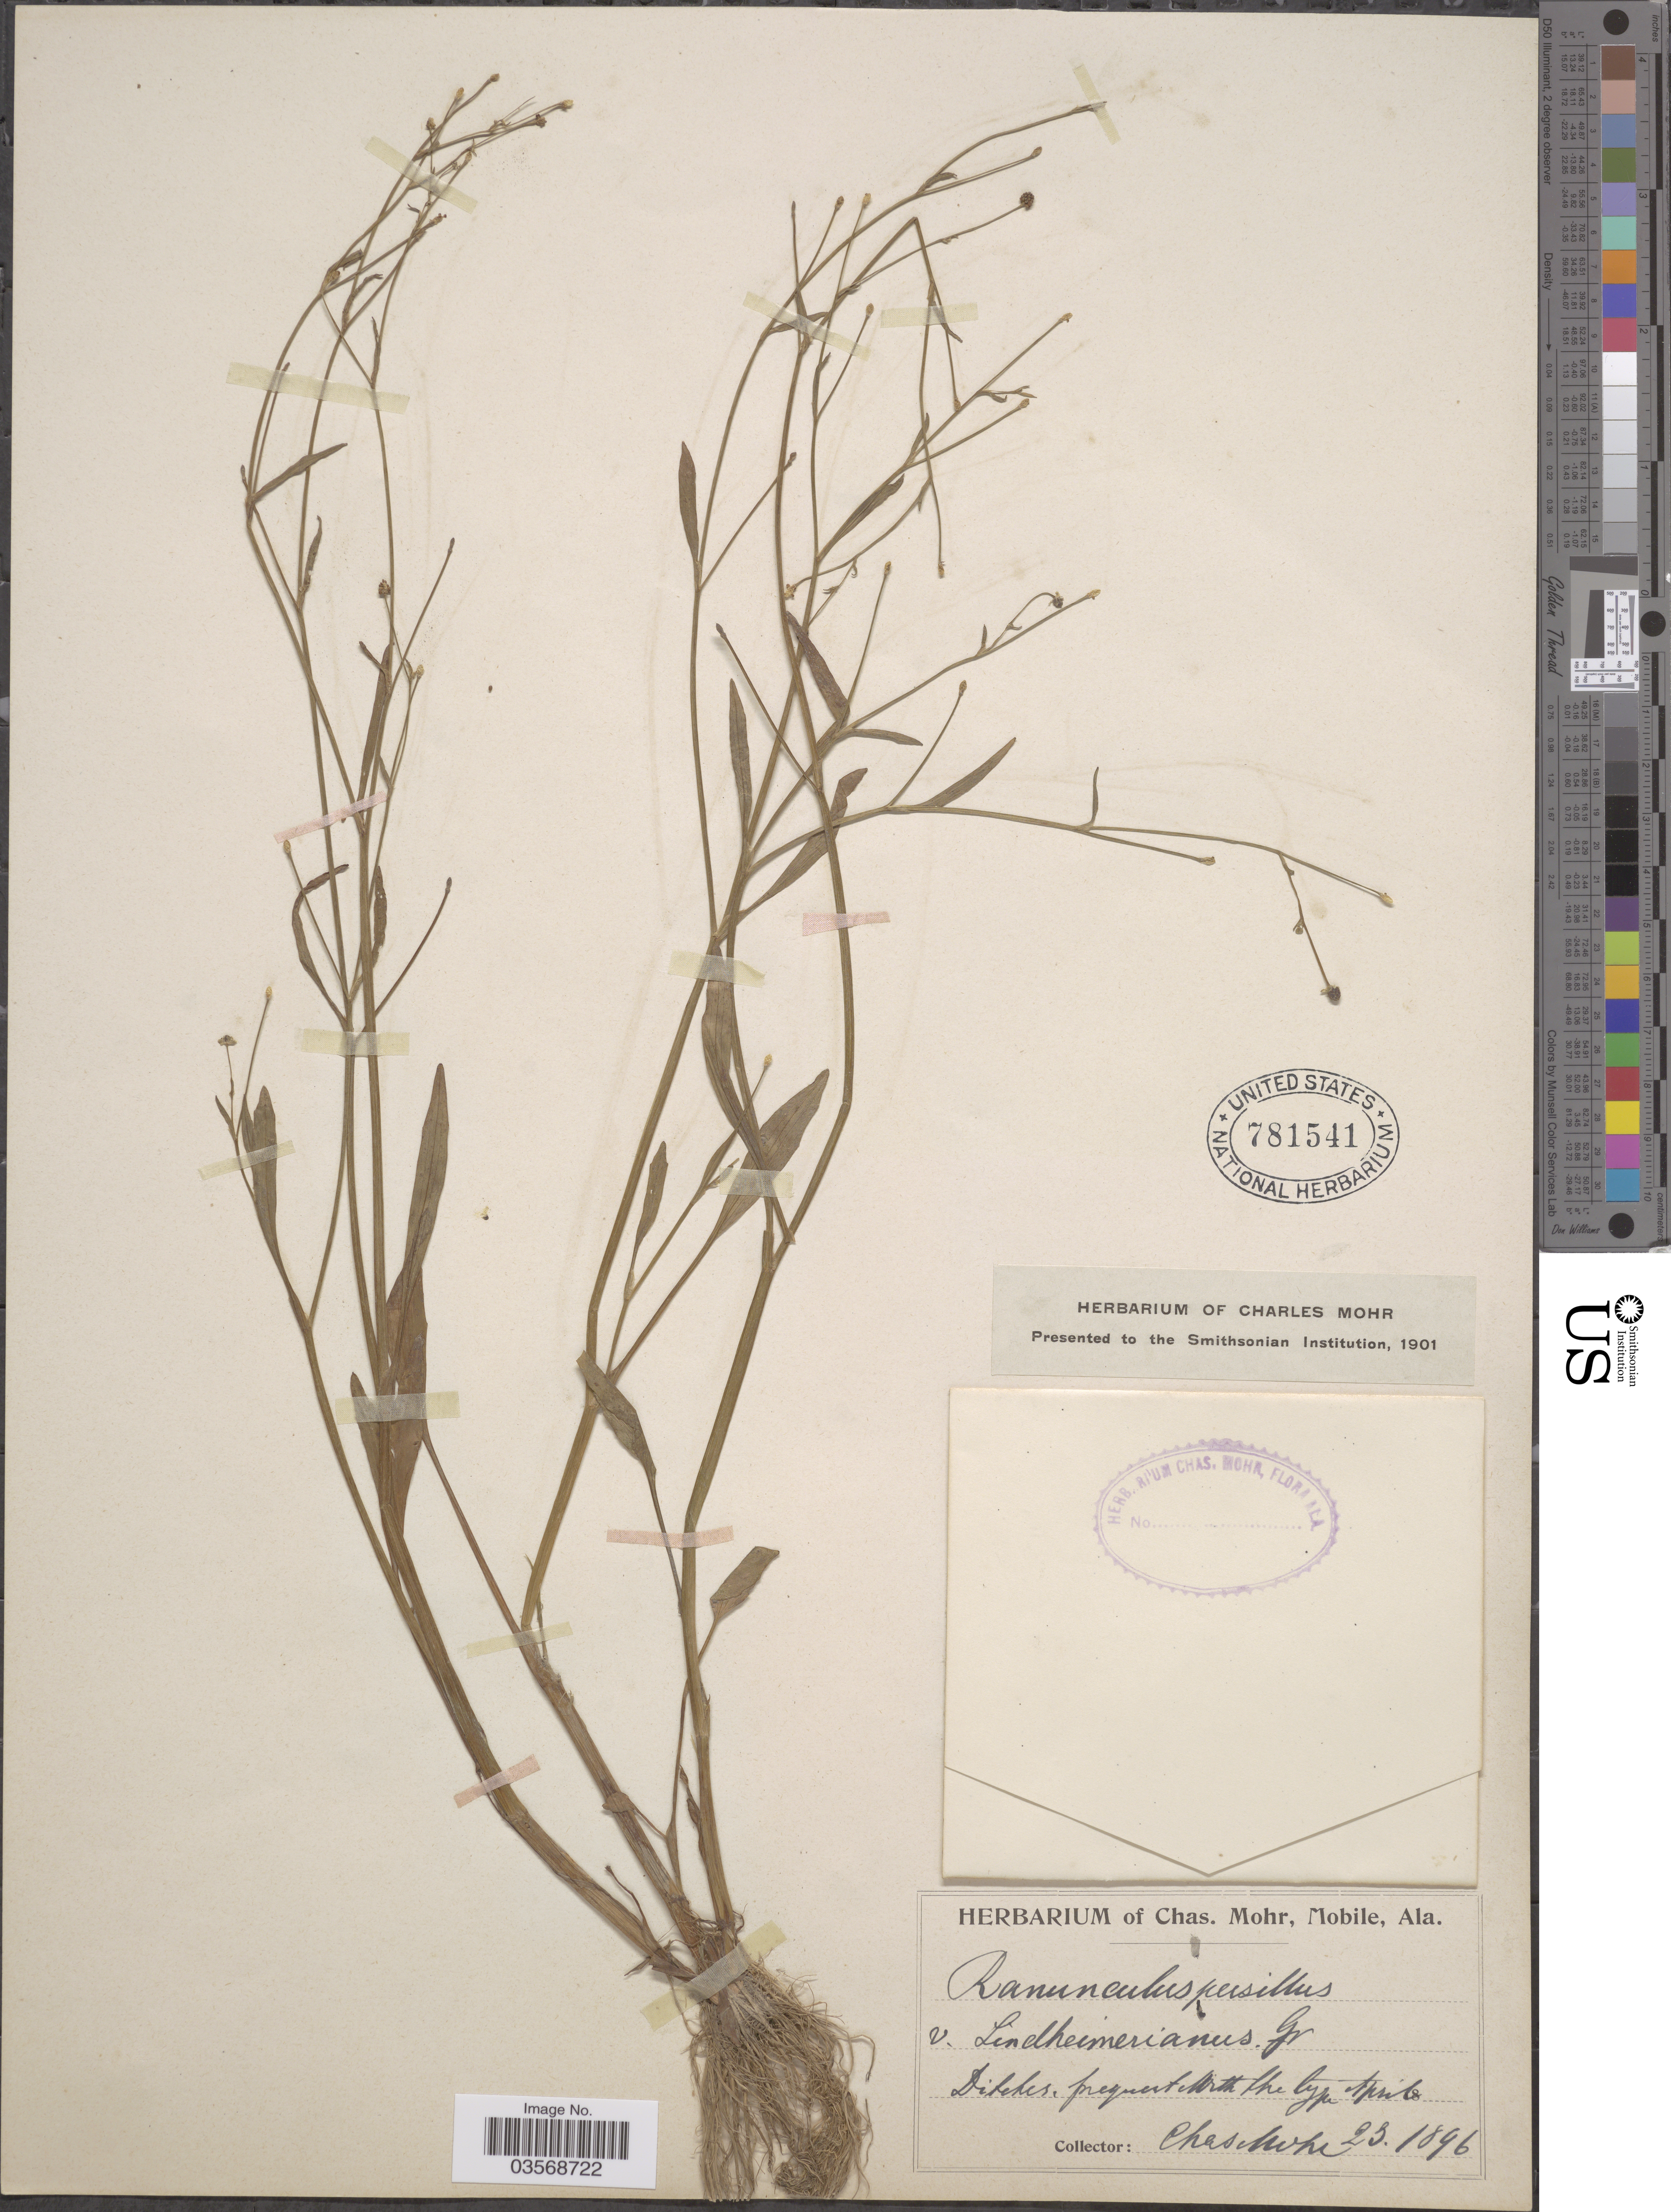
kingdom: Plantae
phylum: Tracheophyta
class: Magnoliopsida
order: Ranunculales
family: Ranunculaceae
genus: Ranunculus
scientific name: Ranunculus pusillus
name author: Poir.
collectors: Mohr, C. T. (herbarium)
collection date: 1896-04-23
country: United States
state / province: Alabama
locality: Ditches, frequent with the type.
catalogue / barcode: US 781541